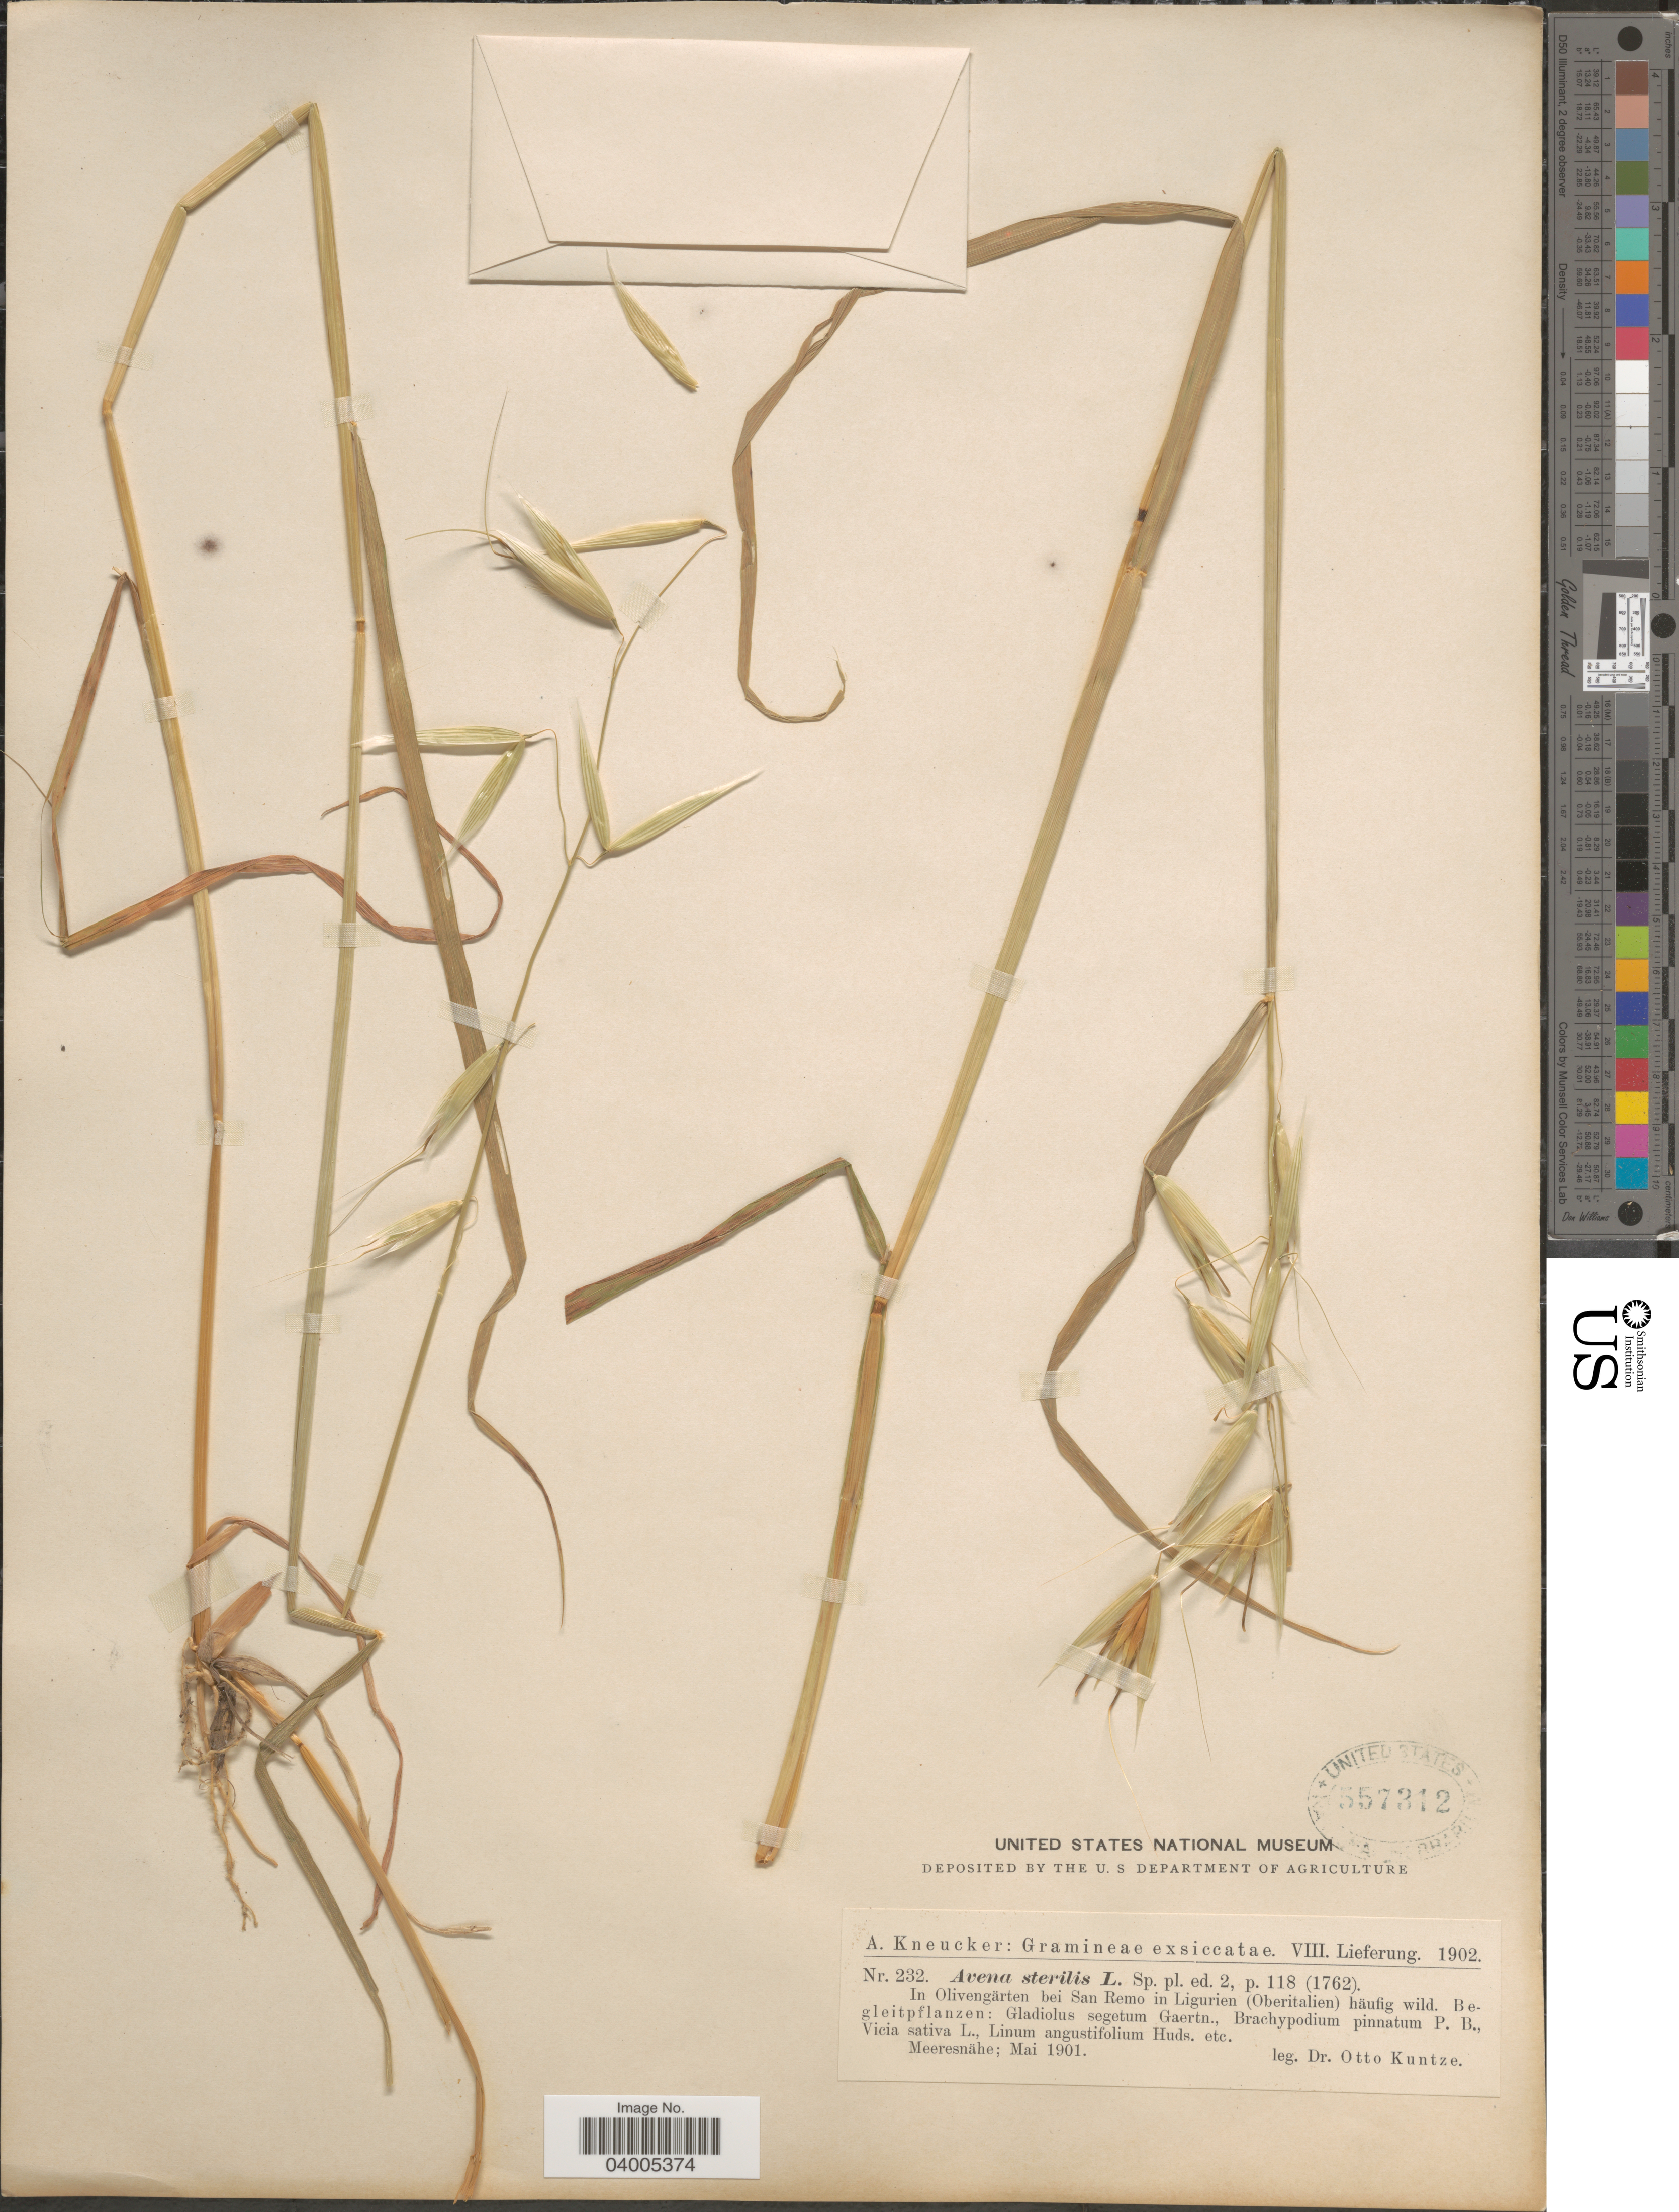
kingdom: Plantae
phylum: Tracheophyta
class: Liliopsida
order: Poales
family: Poaceae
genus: Avena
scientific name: Avena sterilis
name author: L.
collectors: C.E.O. Kuntze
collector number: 232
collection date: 1901-05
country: Italy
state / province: Liguria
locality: In Olivengärten bei San Remo in Ligurien (Oberitalien) häufig wild. Meeresnähe.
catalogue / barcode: US 557312